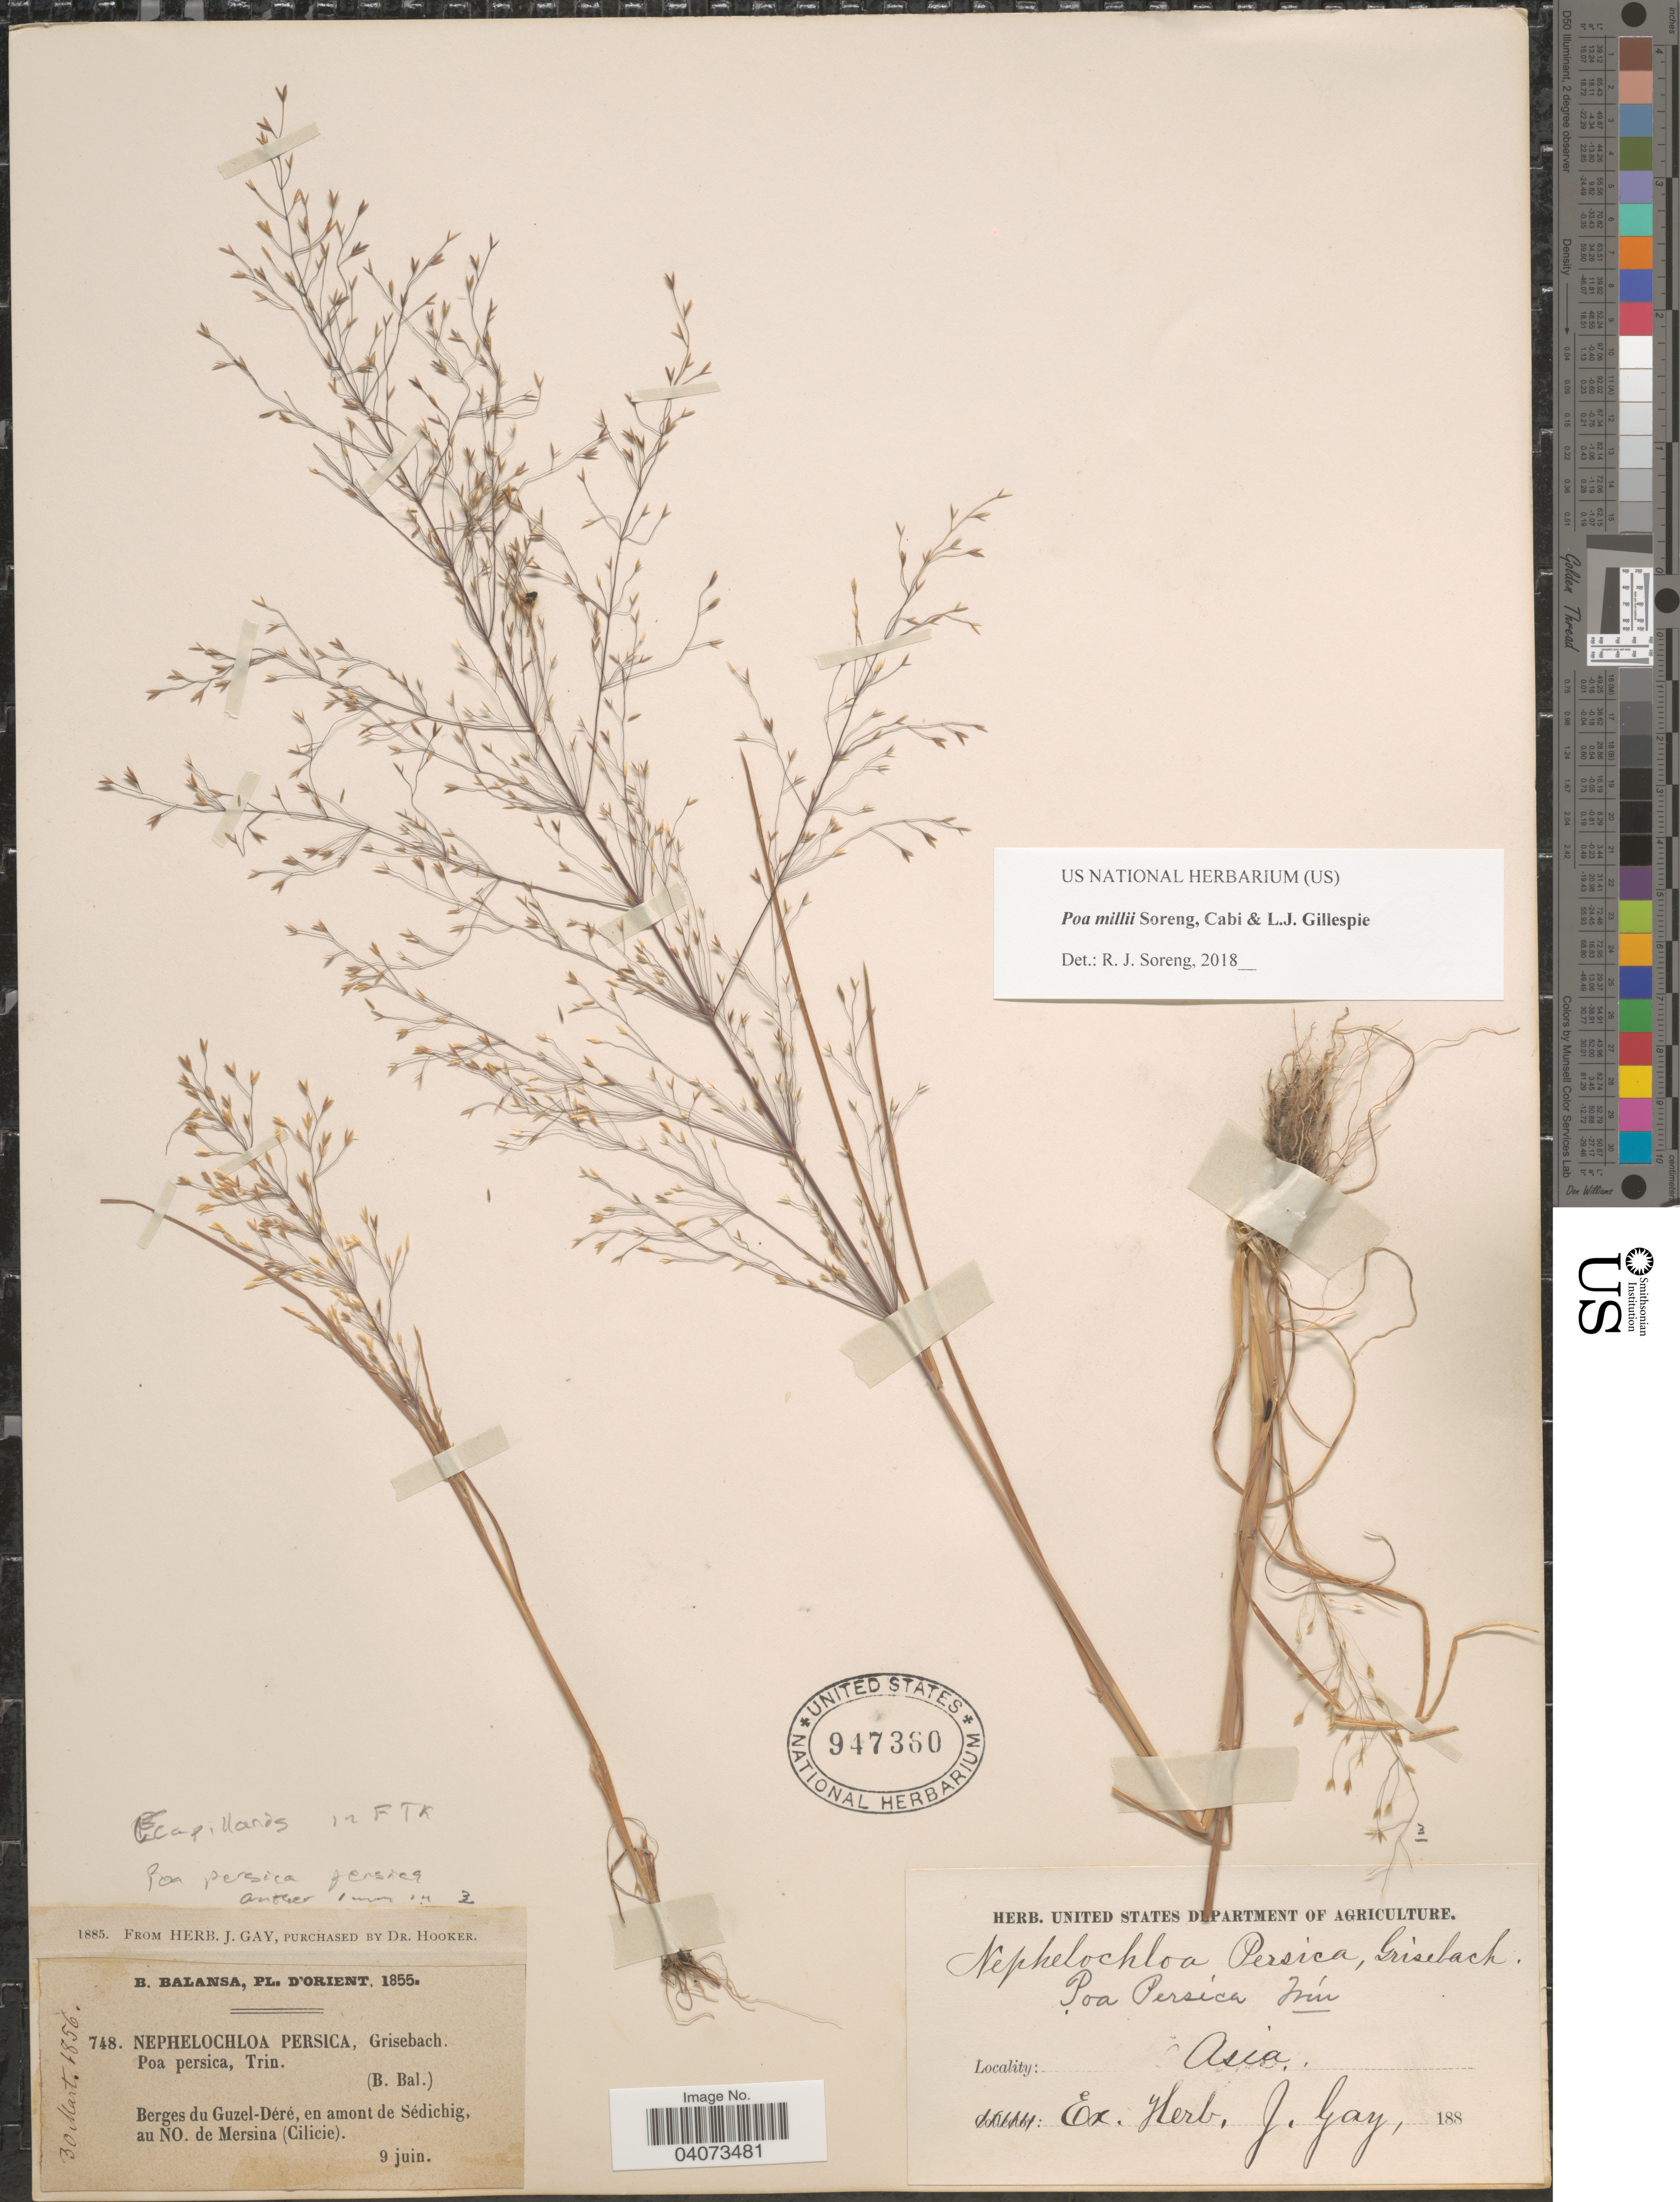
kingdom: Plantae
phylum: Tracheophyta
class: Liliopsida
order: Poales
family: Poaceae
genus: Poa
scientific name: Poa millii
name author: Soreng et al.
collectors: B. Balansa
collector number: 748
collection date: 1855-06-09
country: Turkey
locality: D'Orient. Berges du Guzel-Déré, en amont de Sédichig, au NO, de Mersina (Cilicie).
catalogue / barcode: US 947360